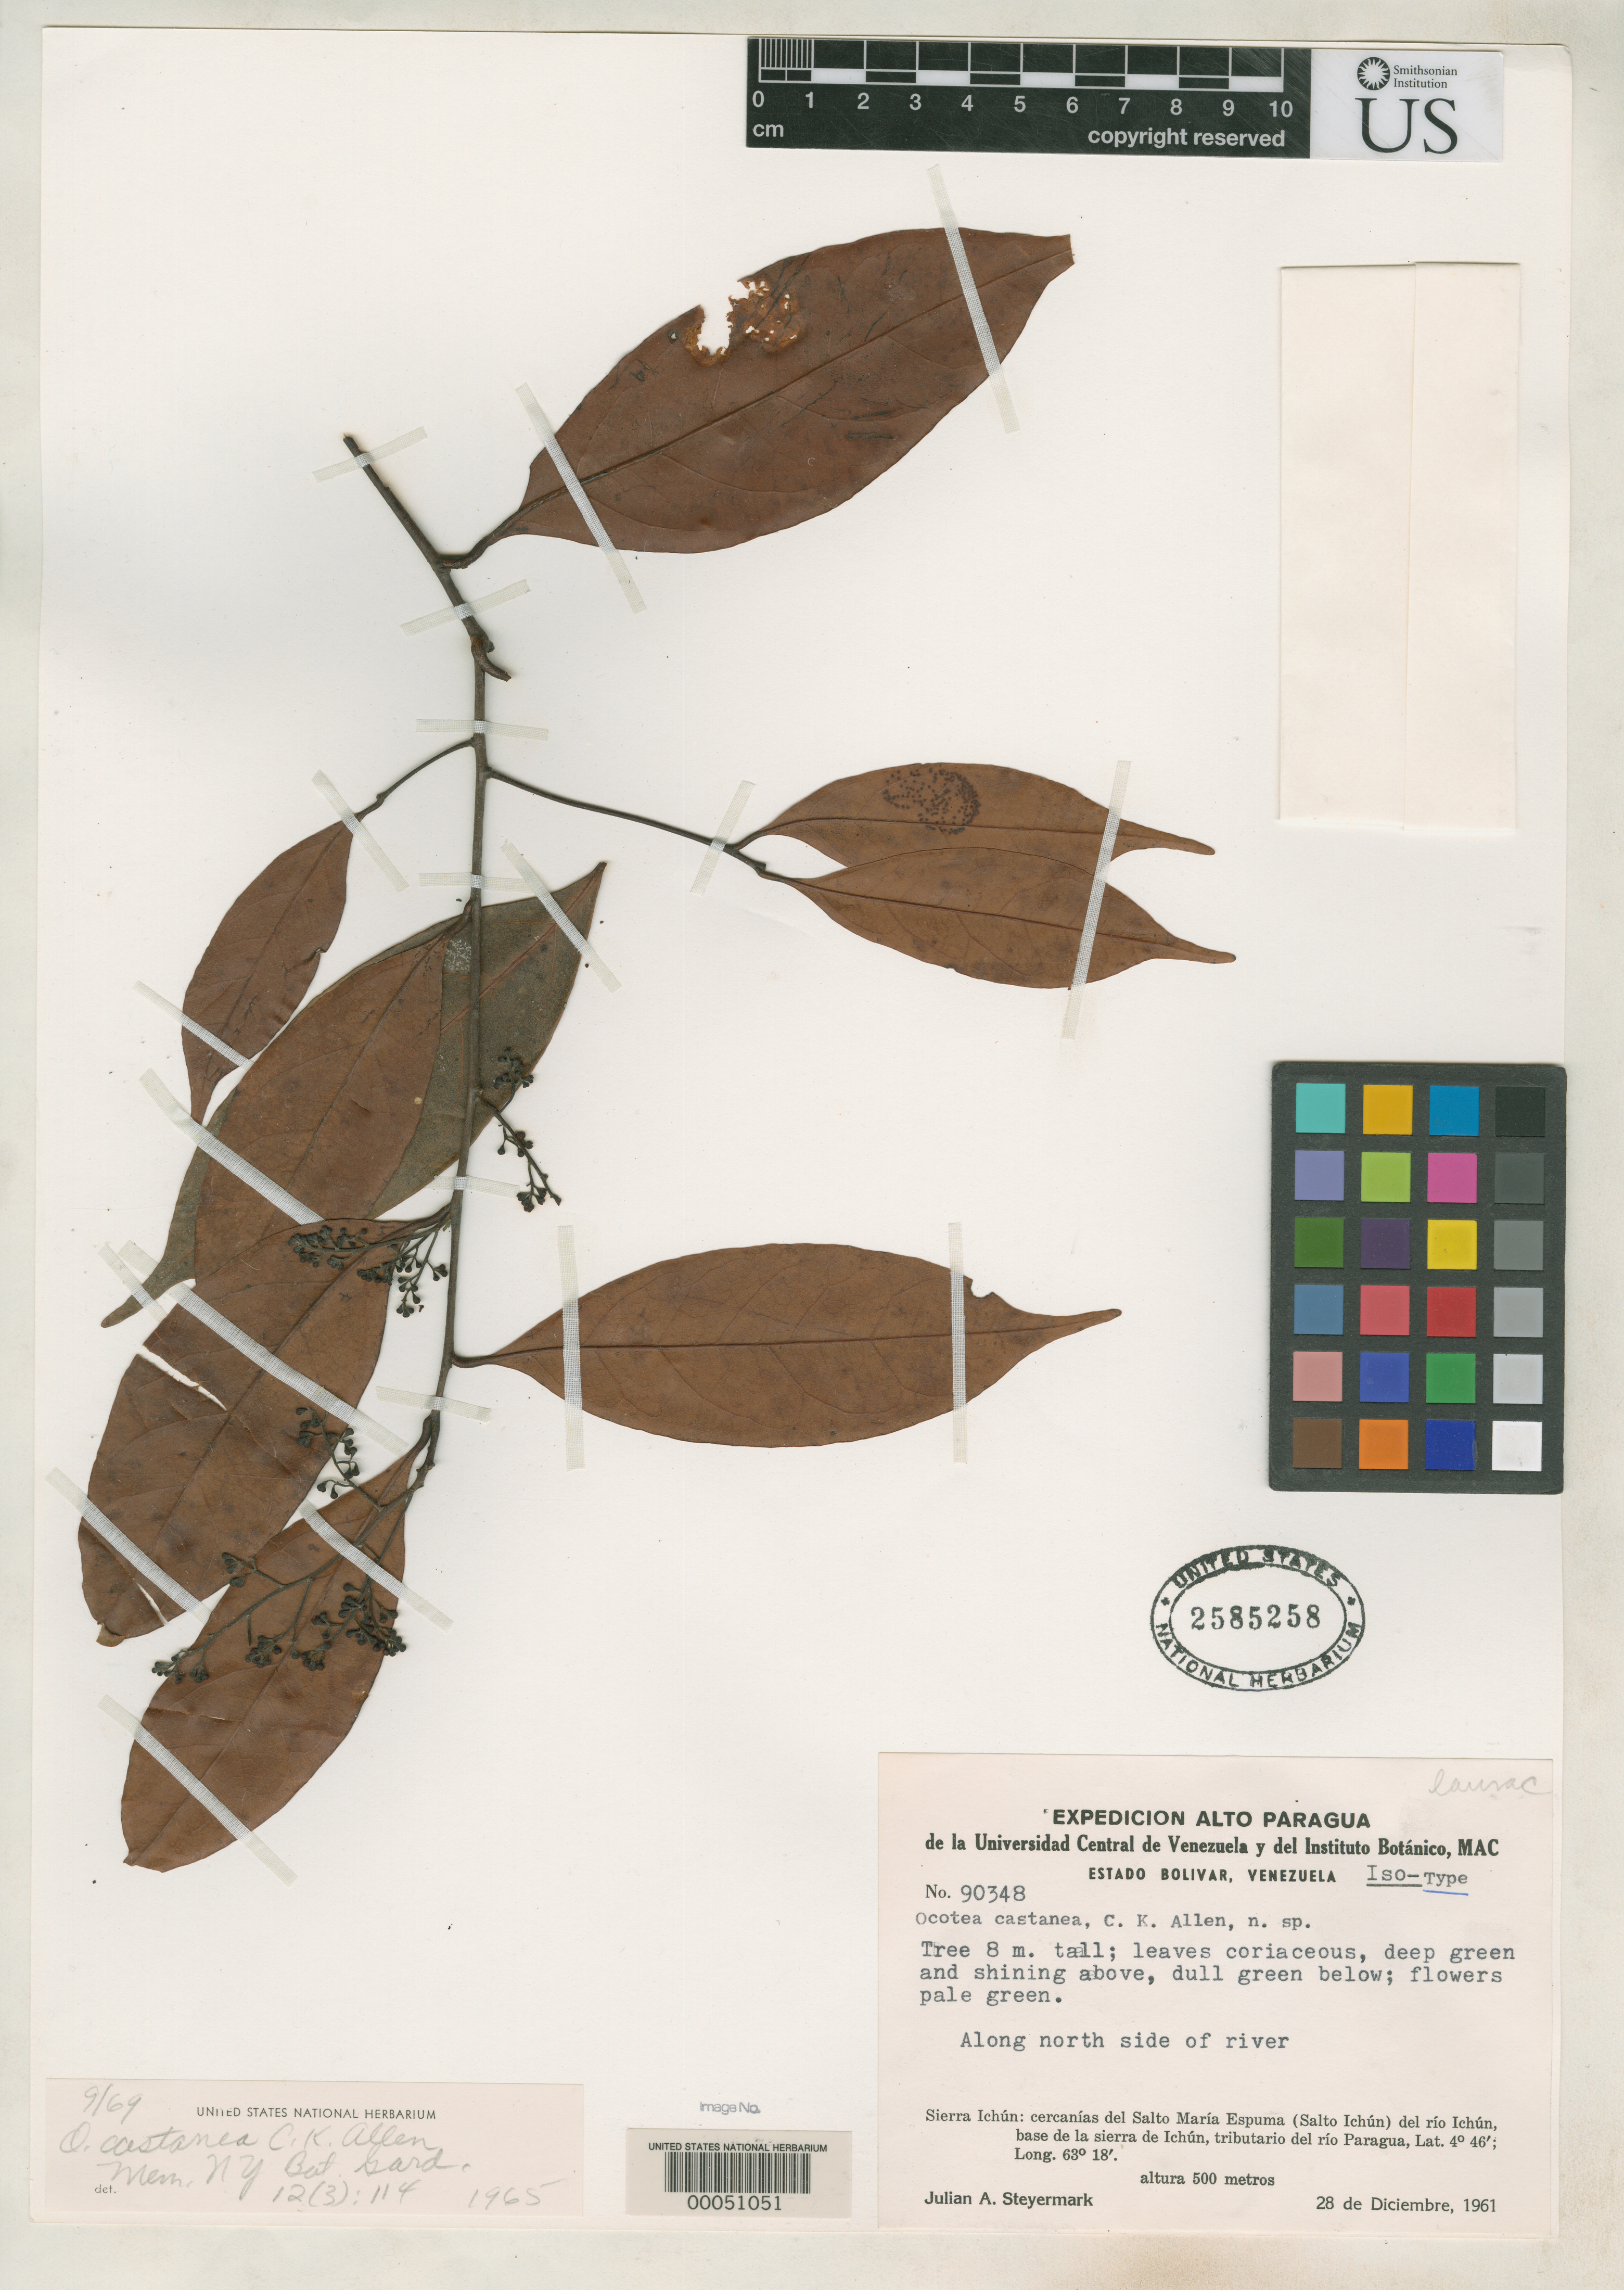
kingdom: Plantae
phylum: Tracheophyta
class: Magnoliopsida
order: Laurales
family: Lauraceae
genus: Ocotea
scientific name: Ocotea castanea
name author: C.K. Allen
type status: Isotype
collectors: J. Steyermark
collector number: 90348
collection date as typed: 28 Dec 1961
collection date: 1961-12-28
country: Venezuela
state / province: Bolivar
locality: Sierra Ichum, Rio Ichum.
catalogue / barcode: US 2585258